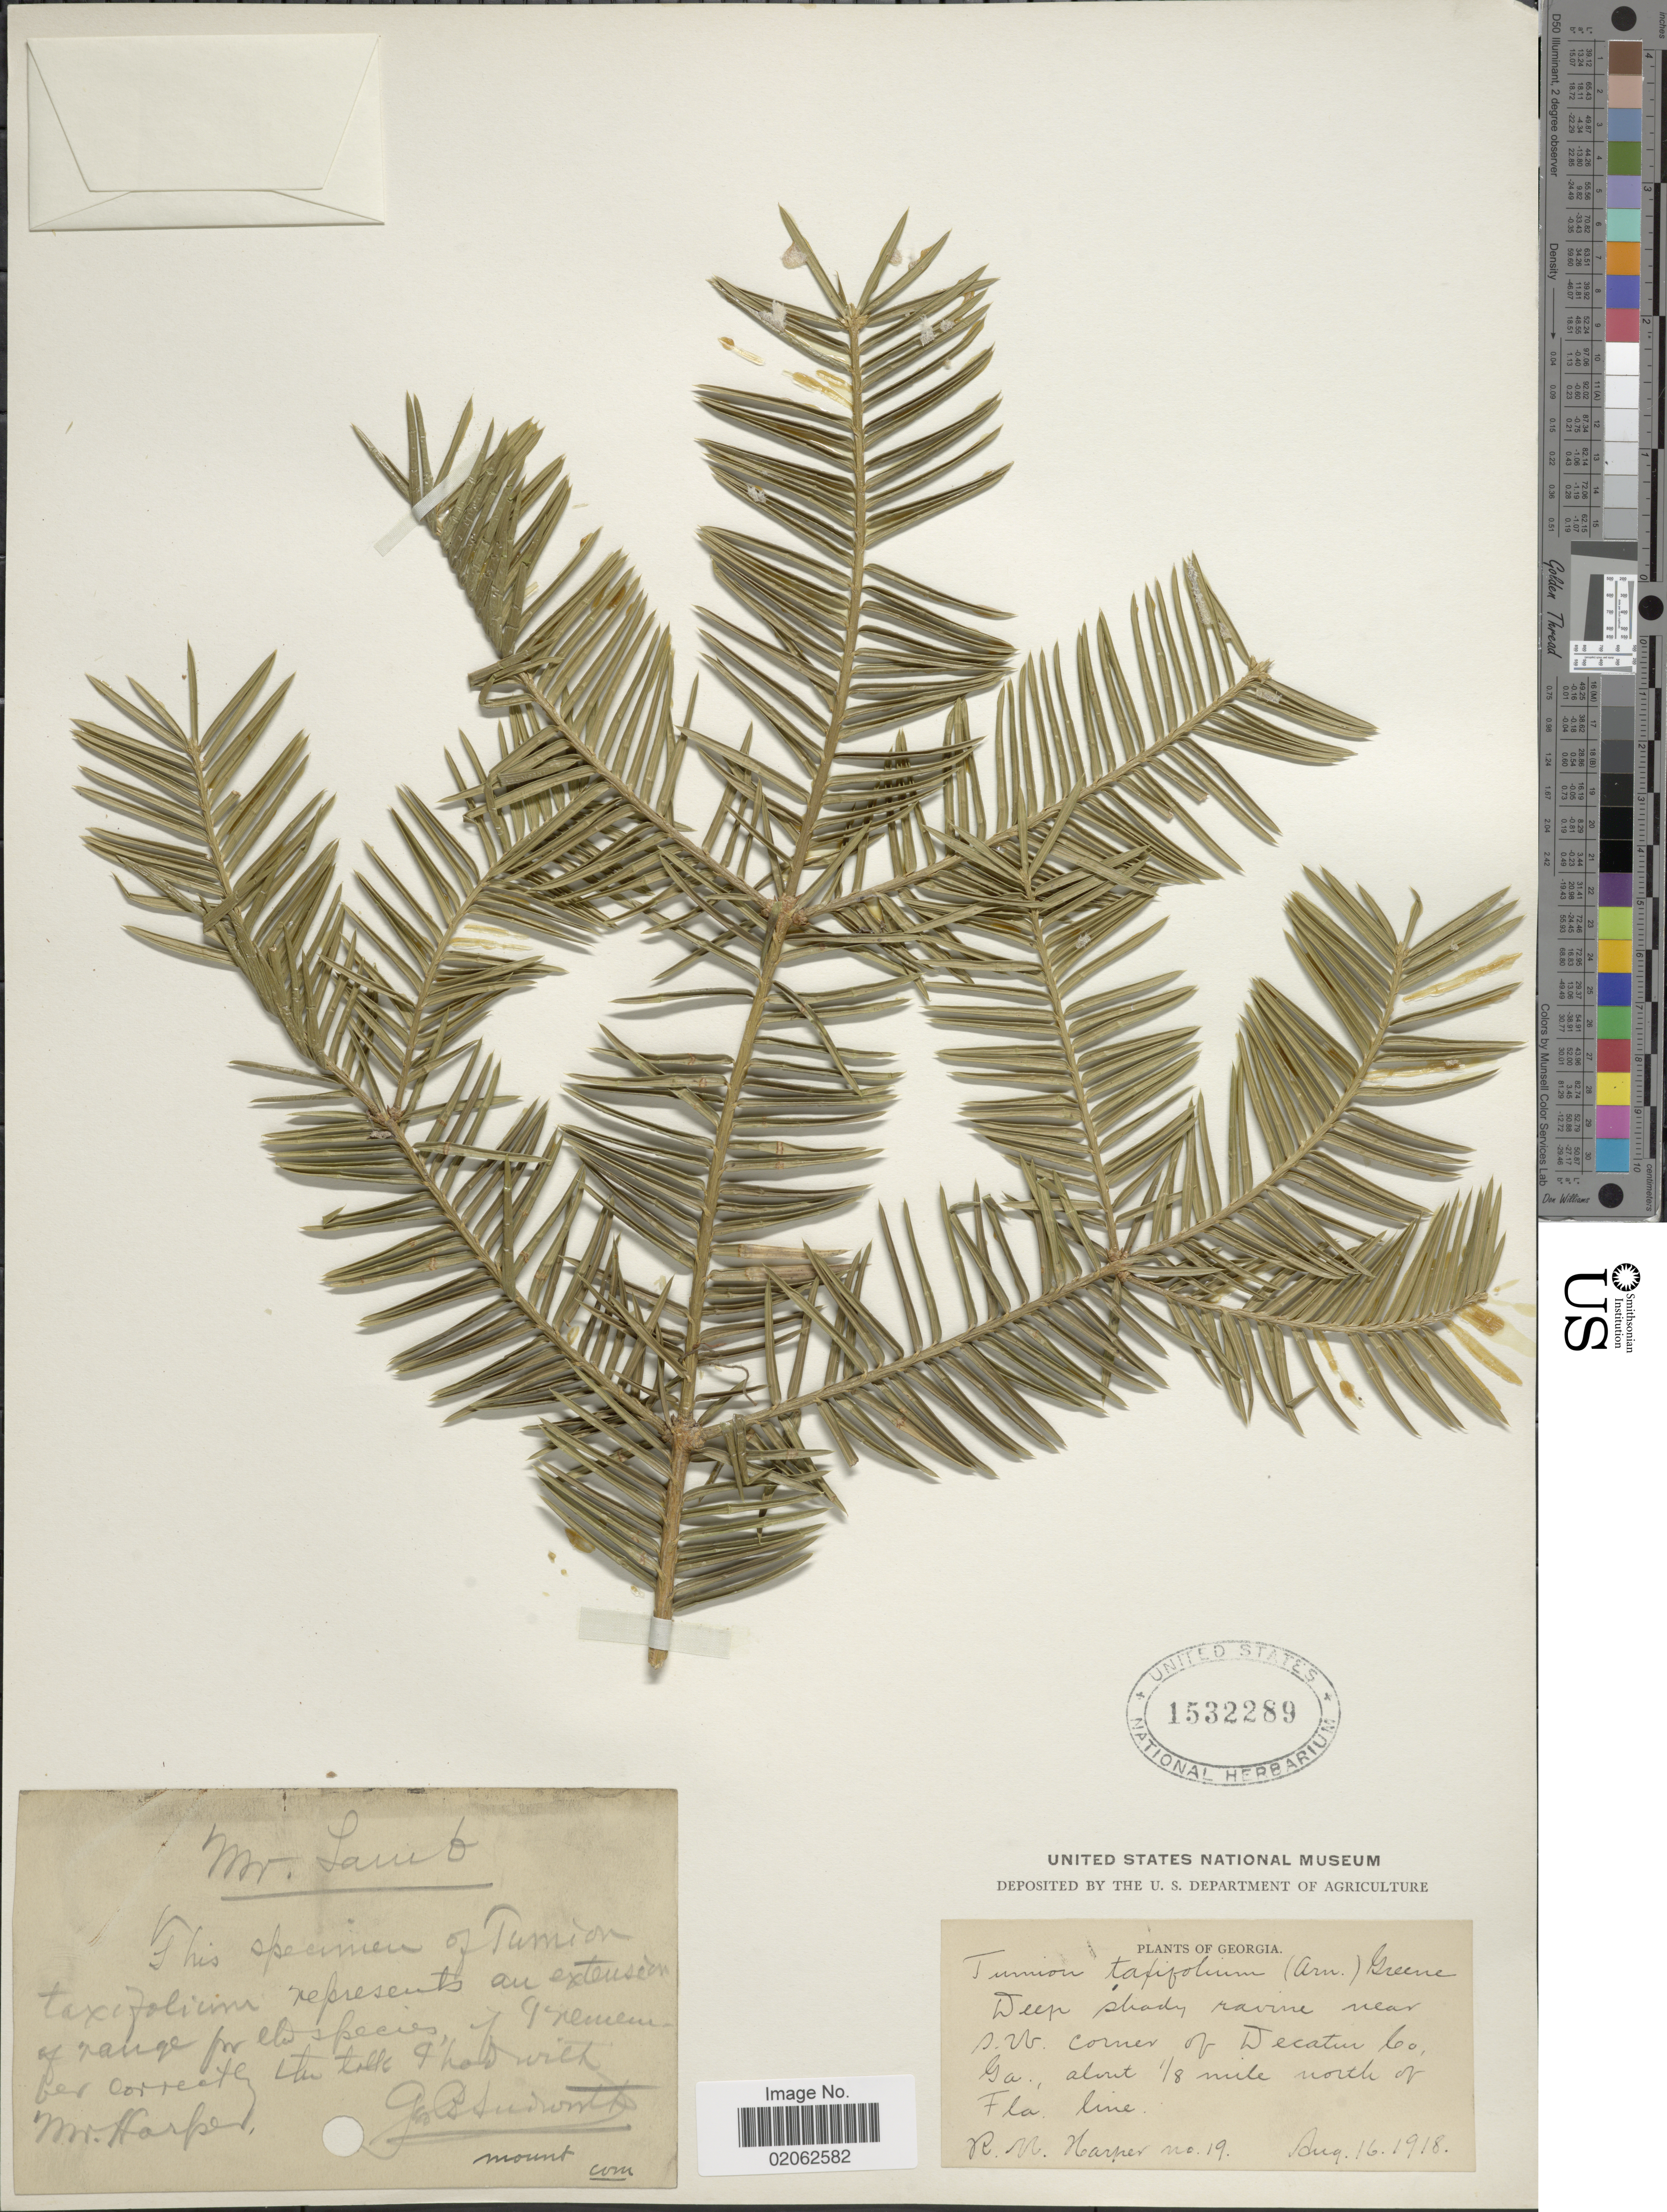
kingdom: Plantae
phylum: Tracheophyta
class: Pinopsida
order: Pinales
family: Taxaceae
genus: Torreya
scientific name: Torreya taxifolia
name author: Arn.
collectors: R. M. Harper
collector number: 19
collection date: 1918-08-16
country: United States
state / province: Georgia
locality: Deep shady ravine near S.W. corner of Decature Co., Ga., about 1/8 mile north of Fla. line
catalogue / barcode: US 1532289